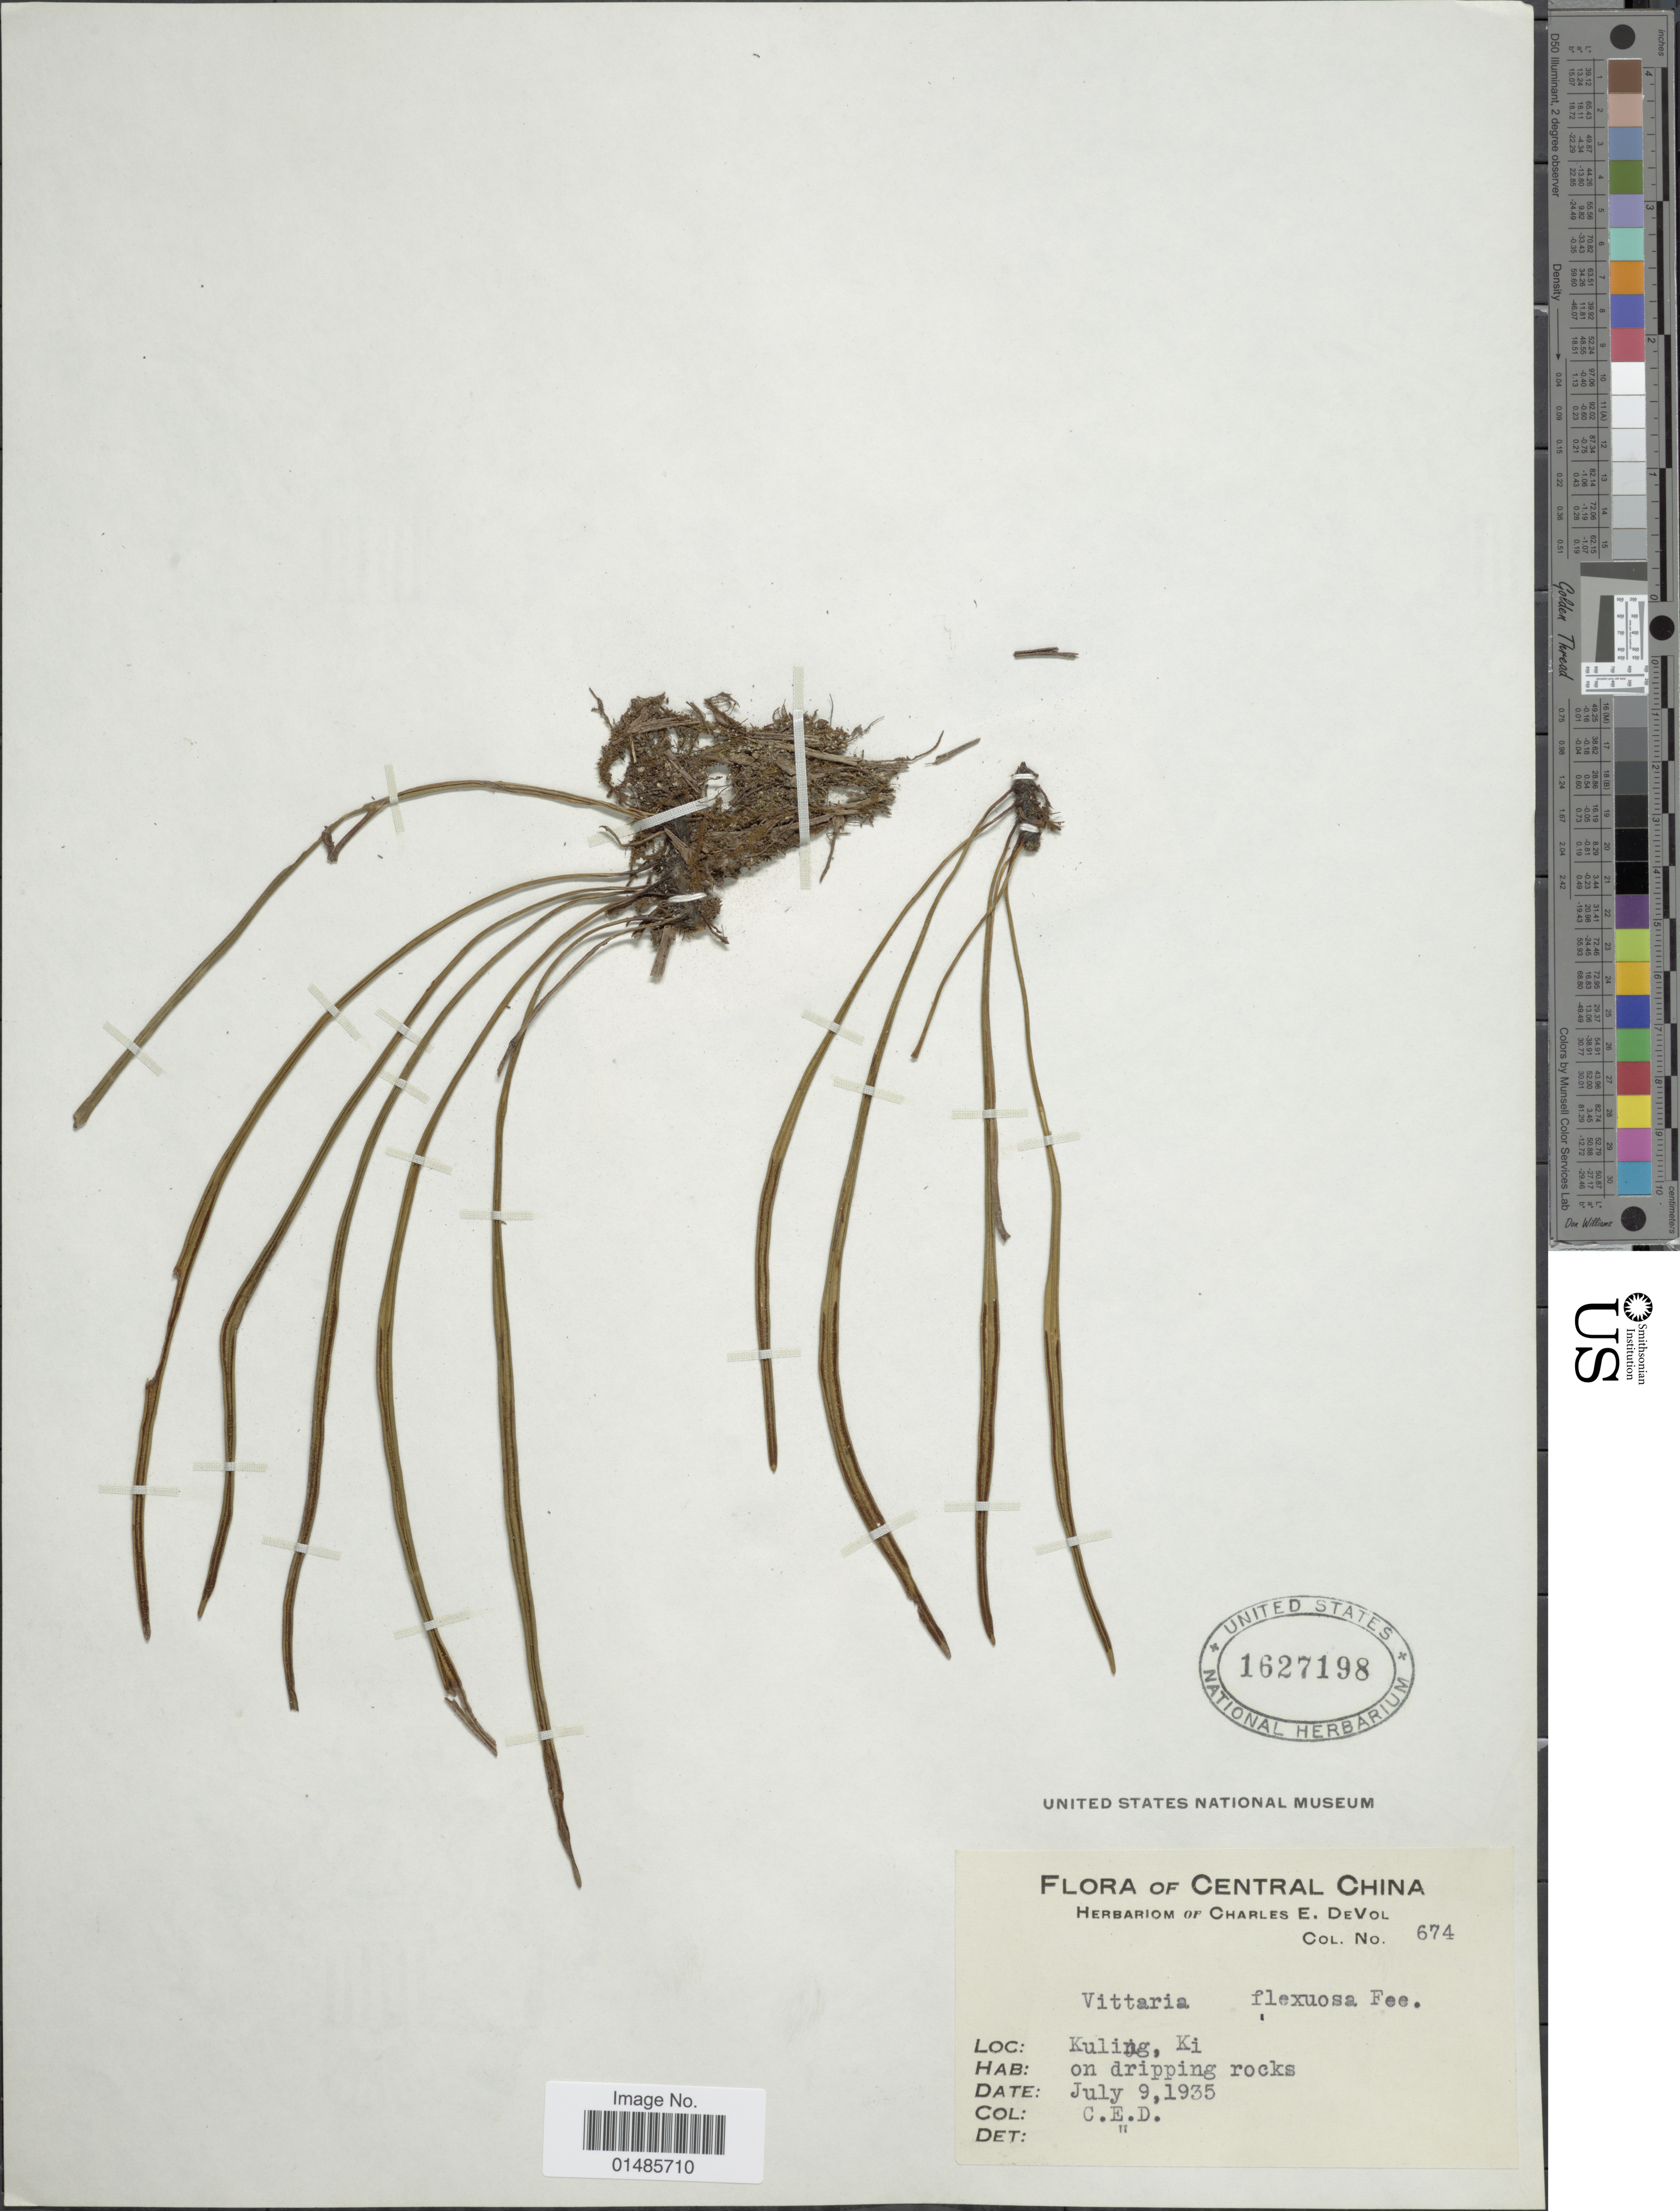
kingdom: Plantae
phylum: Tracheophyta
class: Polypodiopsida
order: Polypodiales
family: Pteridaceae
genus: Haplopteris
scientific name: Haplopteris flexuosa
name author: (Fée) E.H. Crane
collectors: C. E. De Vol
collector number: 674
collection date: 1935-07-09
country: China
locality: Central China. Kuling, Ki.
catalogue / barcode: US 1627198